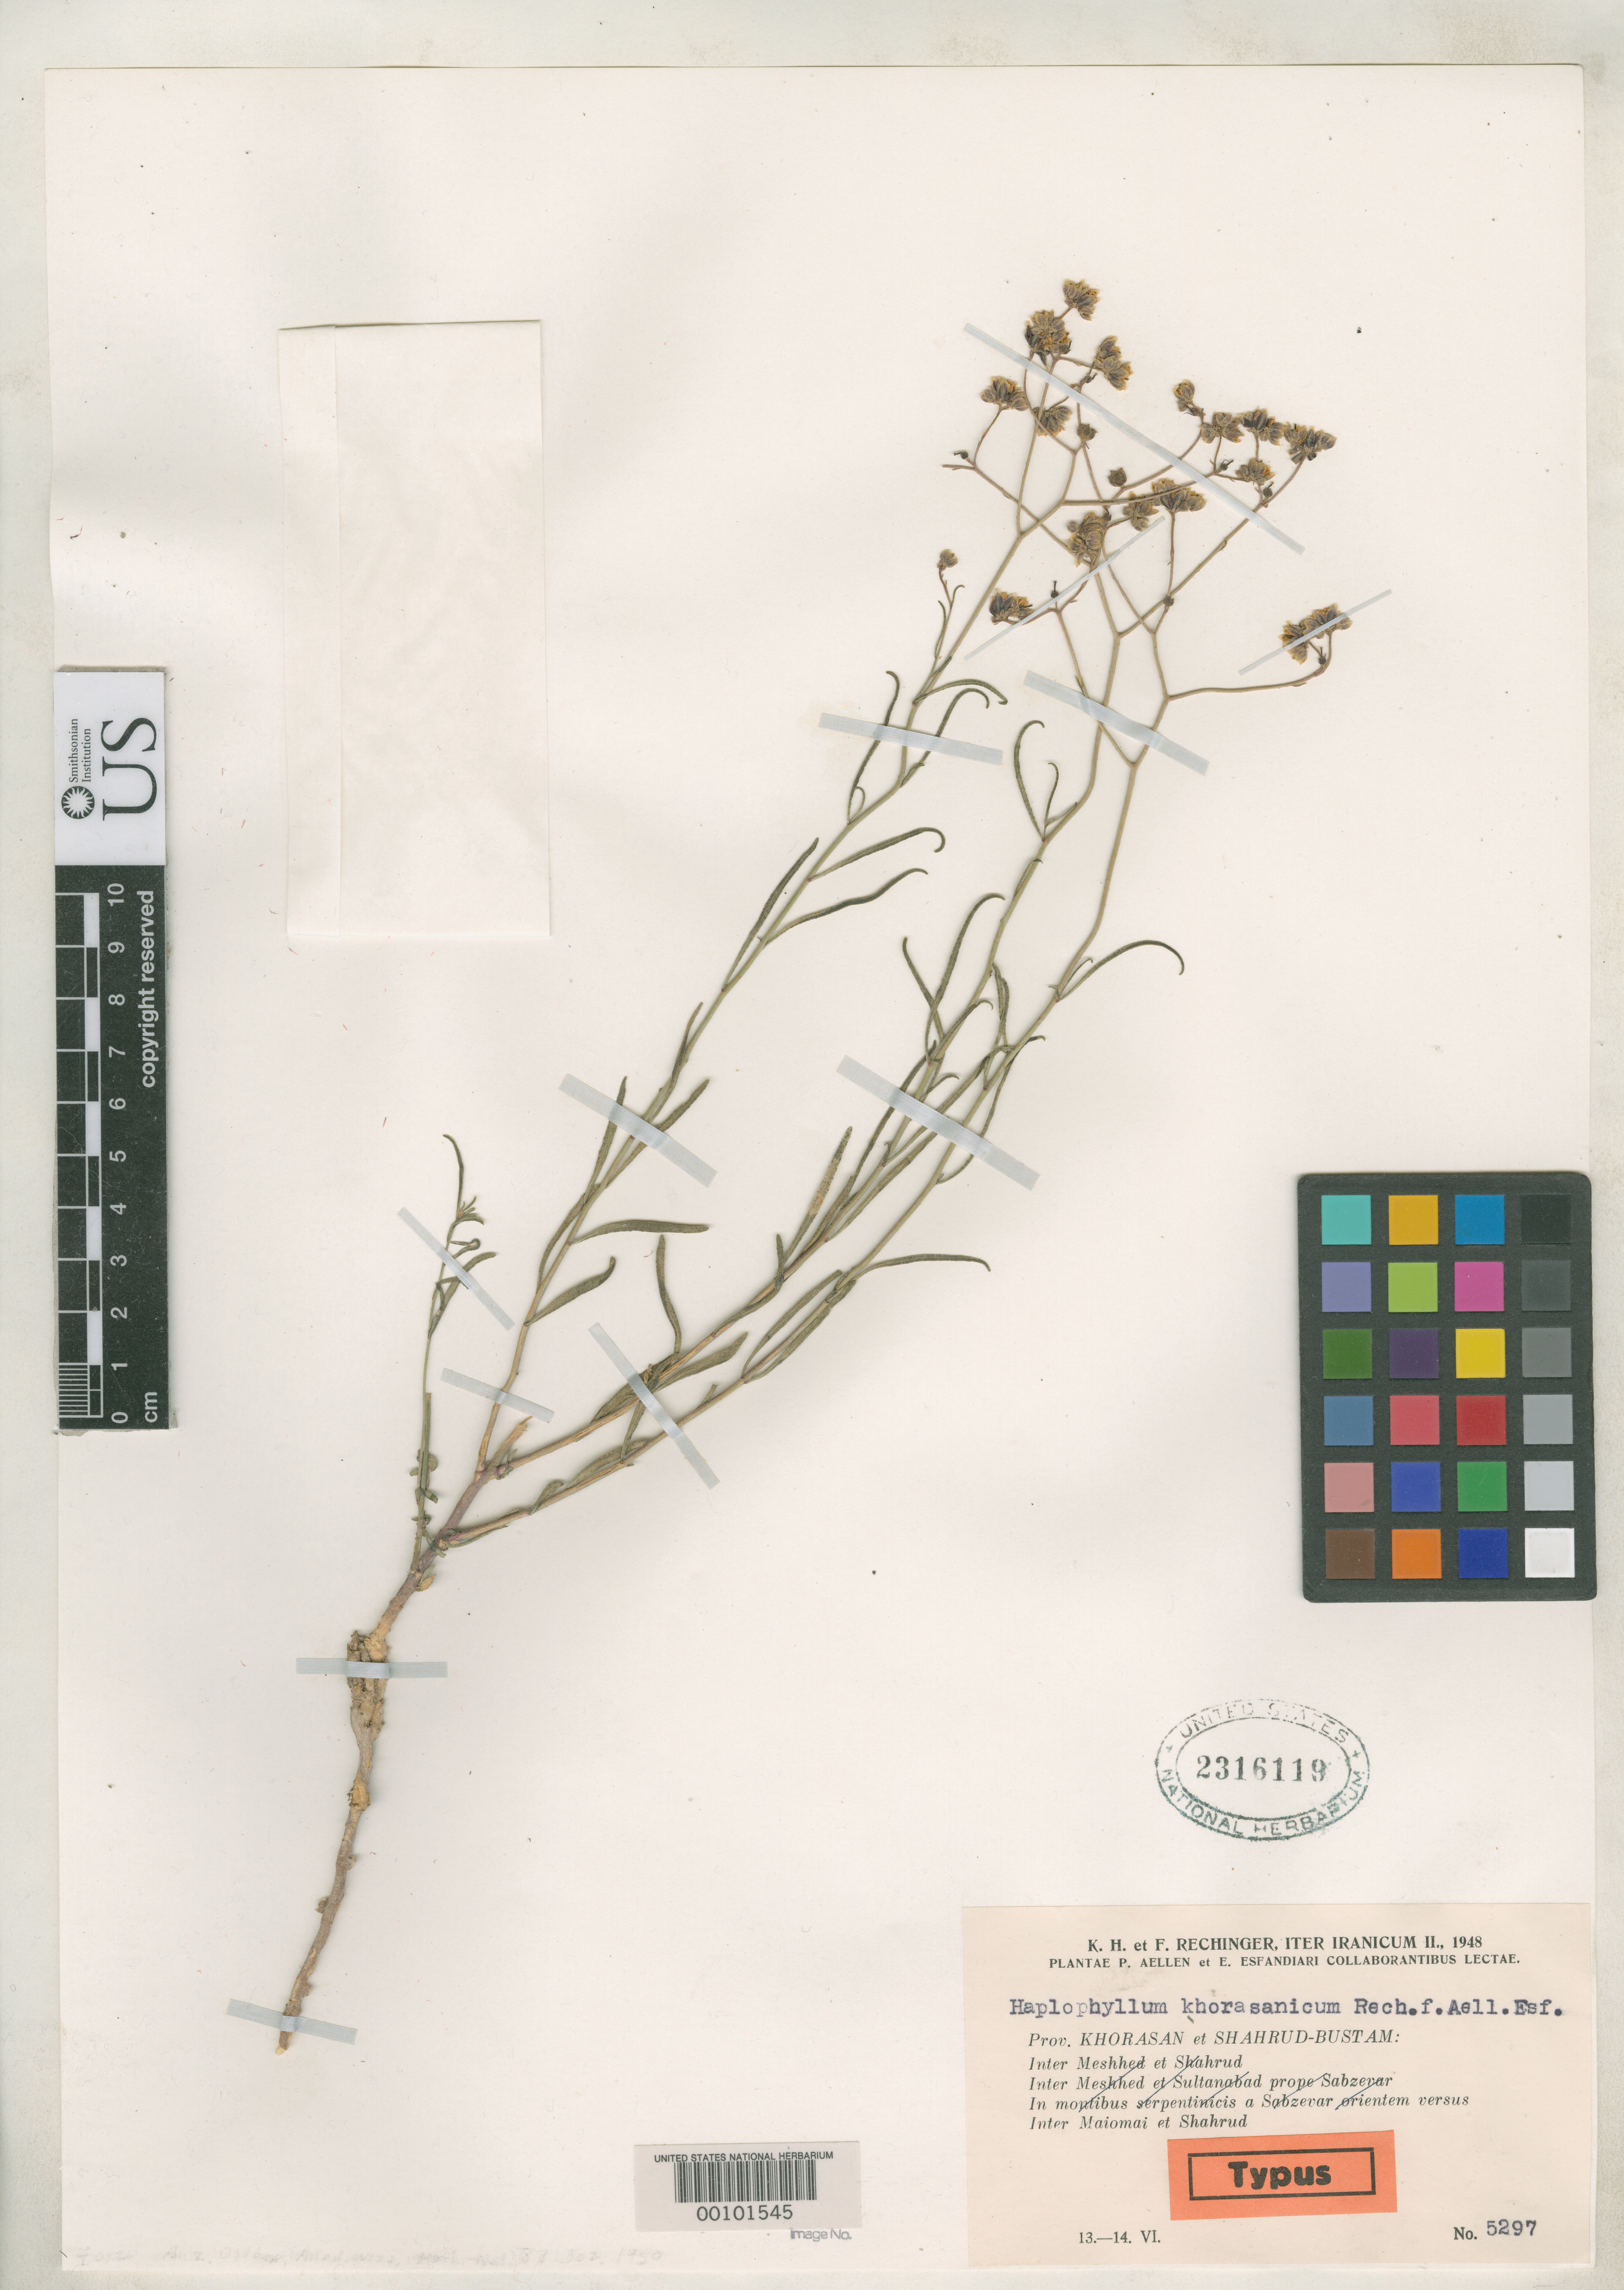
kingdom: Plantae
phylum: Tracheophyta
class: Magnoliopsida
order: Sapindales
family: Rutaceae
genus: Haplophyllum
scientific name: Haplophyllum khorasanicum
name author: Rech. f.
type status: Isotype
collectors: K. H. Rechinger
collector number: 5297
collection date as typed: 13 Jun 1948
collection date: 1948-06-13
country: Iran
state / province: Khorasan [obsolete]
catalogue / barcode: US 2316119